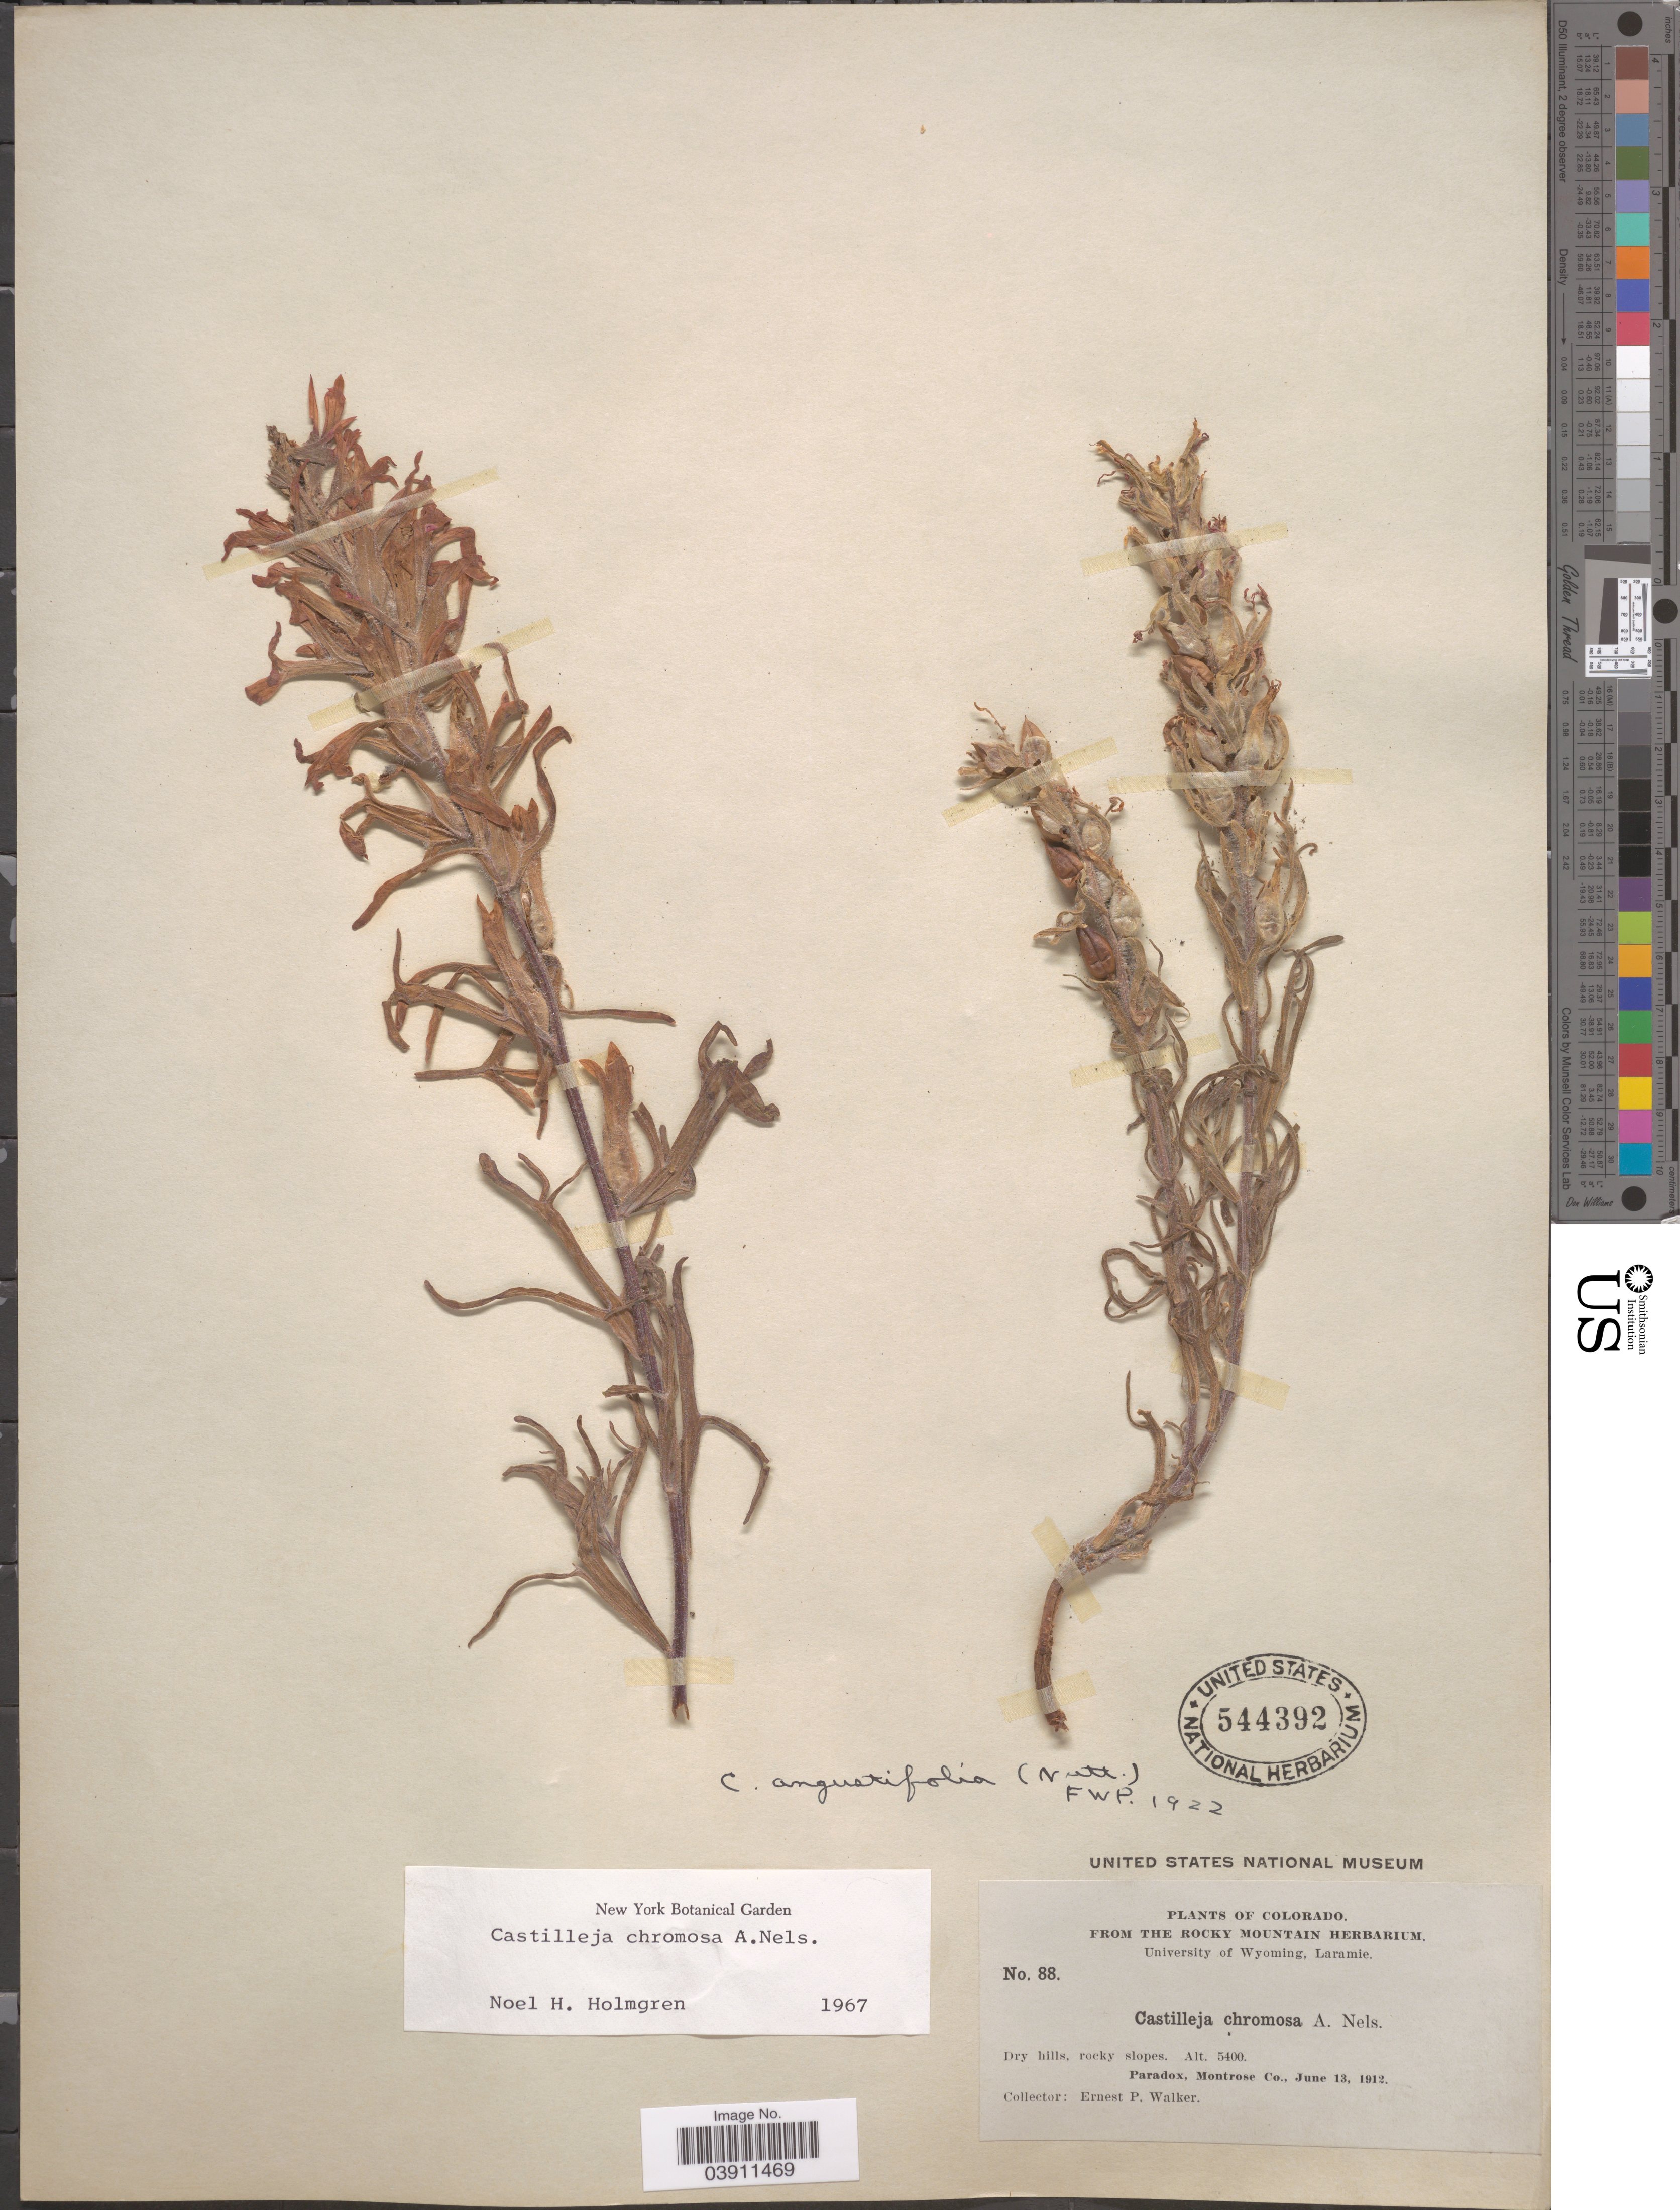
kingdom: Plantae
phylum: Tracheophyta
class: Magnoliopsida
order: Lamiales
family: Orobanchaceae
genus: Castilleja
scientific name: Castilleja chromosa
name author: A. Nelson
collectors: E. P. Walker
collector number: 88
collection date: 1912-06-13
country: United States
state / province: Colorado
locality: Paradox, Montrose Co.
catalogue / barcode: US 544392